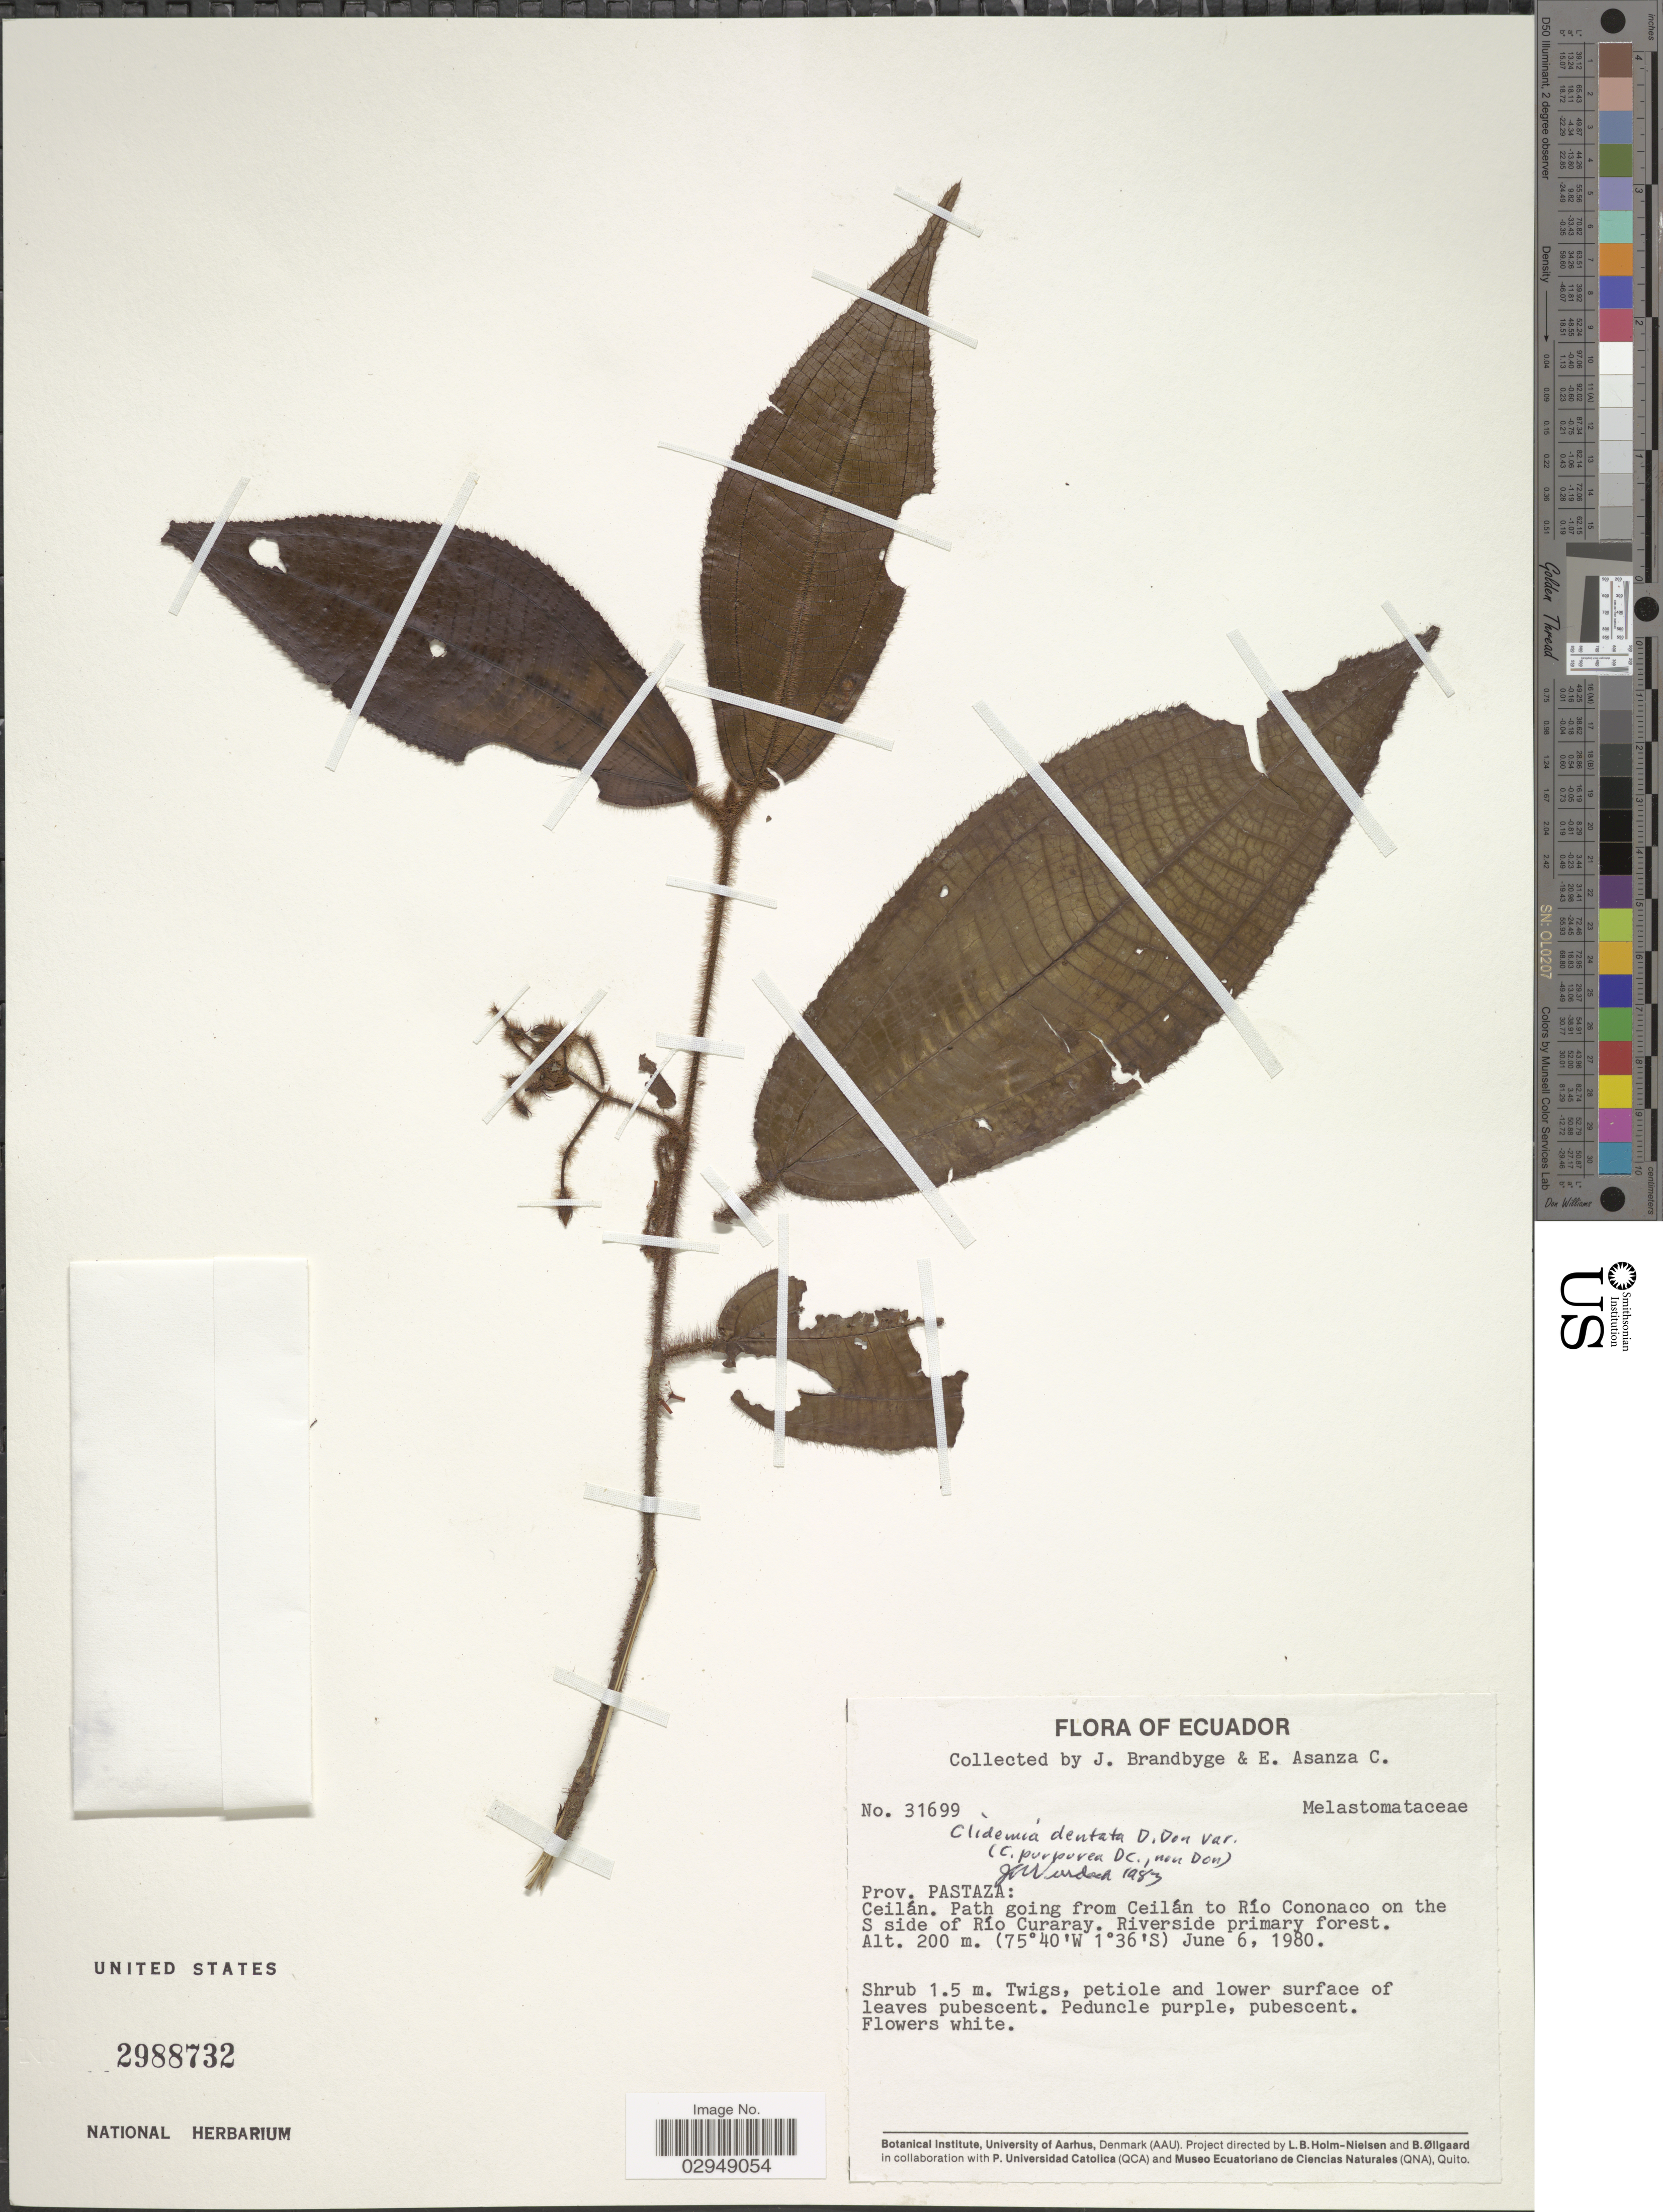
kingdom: Plantae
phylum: Tracheophyta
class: Magnoliopsida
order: Myrtales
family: Melastomataceae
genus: Clidemia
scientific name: Clidemia dentata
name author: D. Don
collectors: J. Brandbyge & E. Asanza C.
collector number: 31699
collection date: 1980-06-06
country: Ecuador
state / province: Pastaza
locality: Ceilán. Path going from Ceilán to Río Cononaco on the S side of Río Curaray.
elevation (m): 200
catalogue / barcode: US 2988732